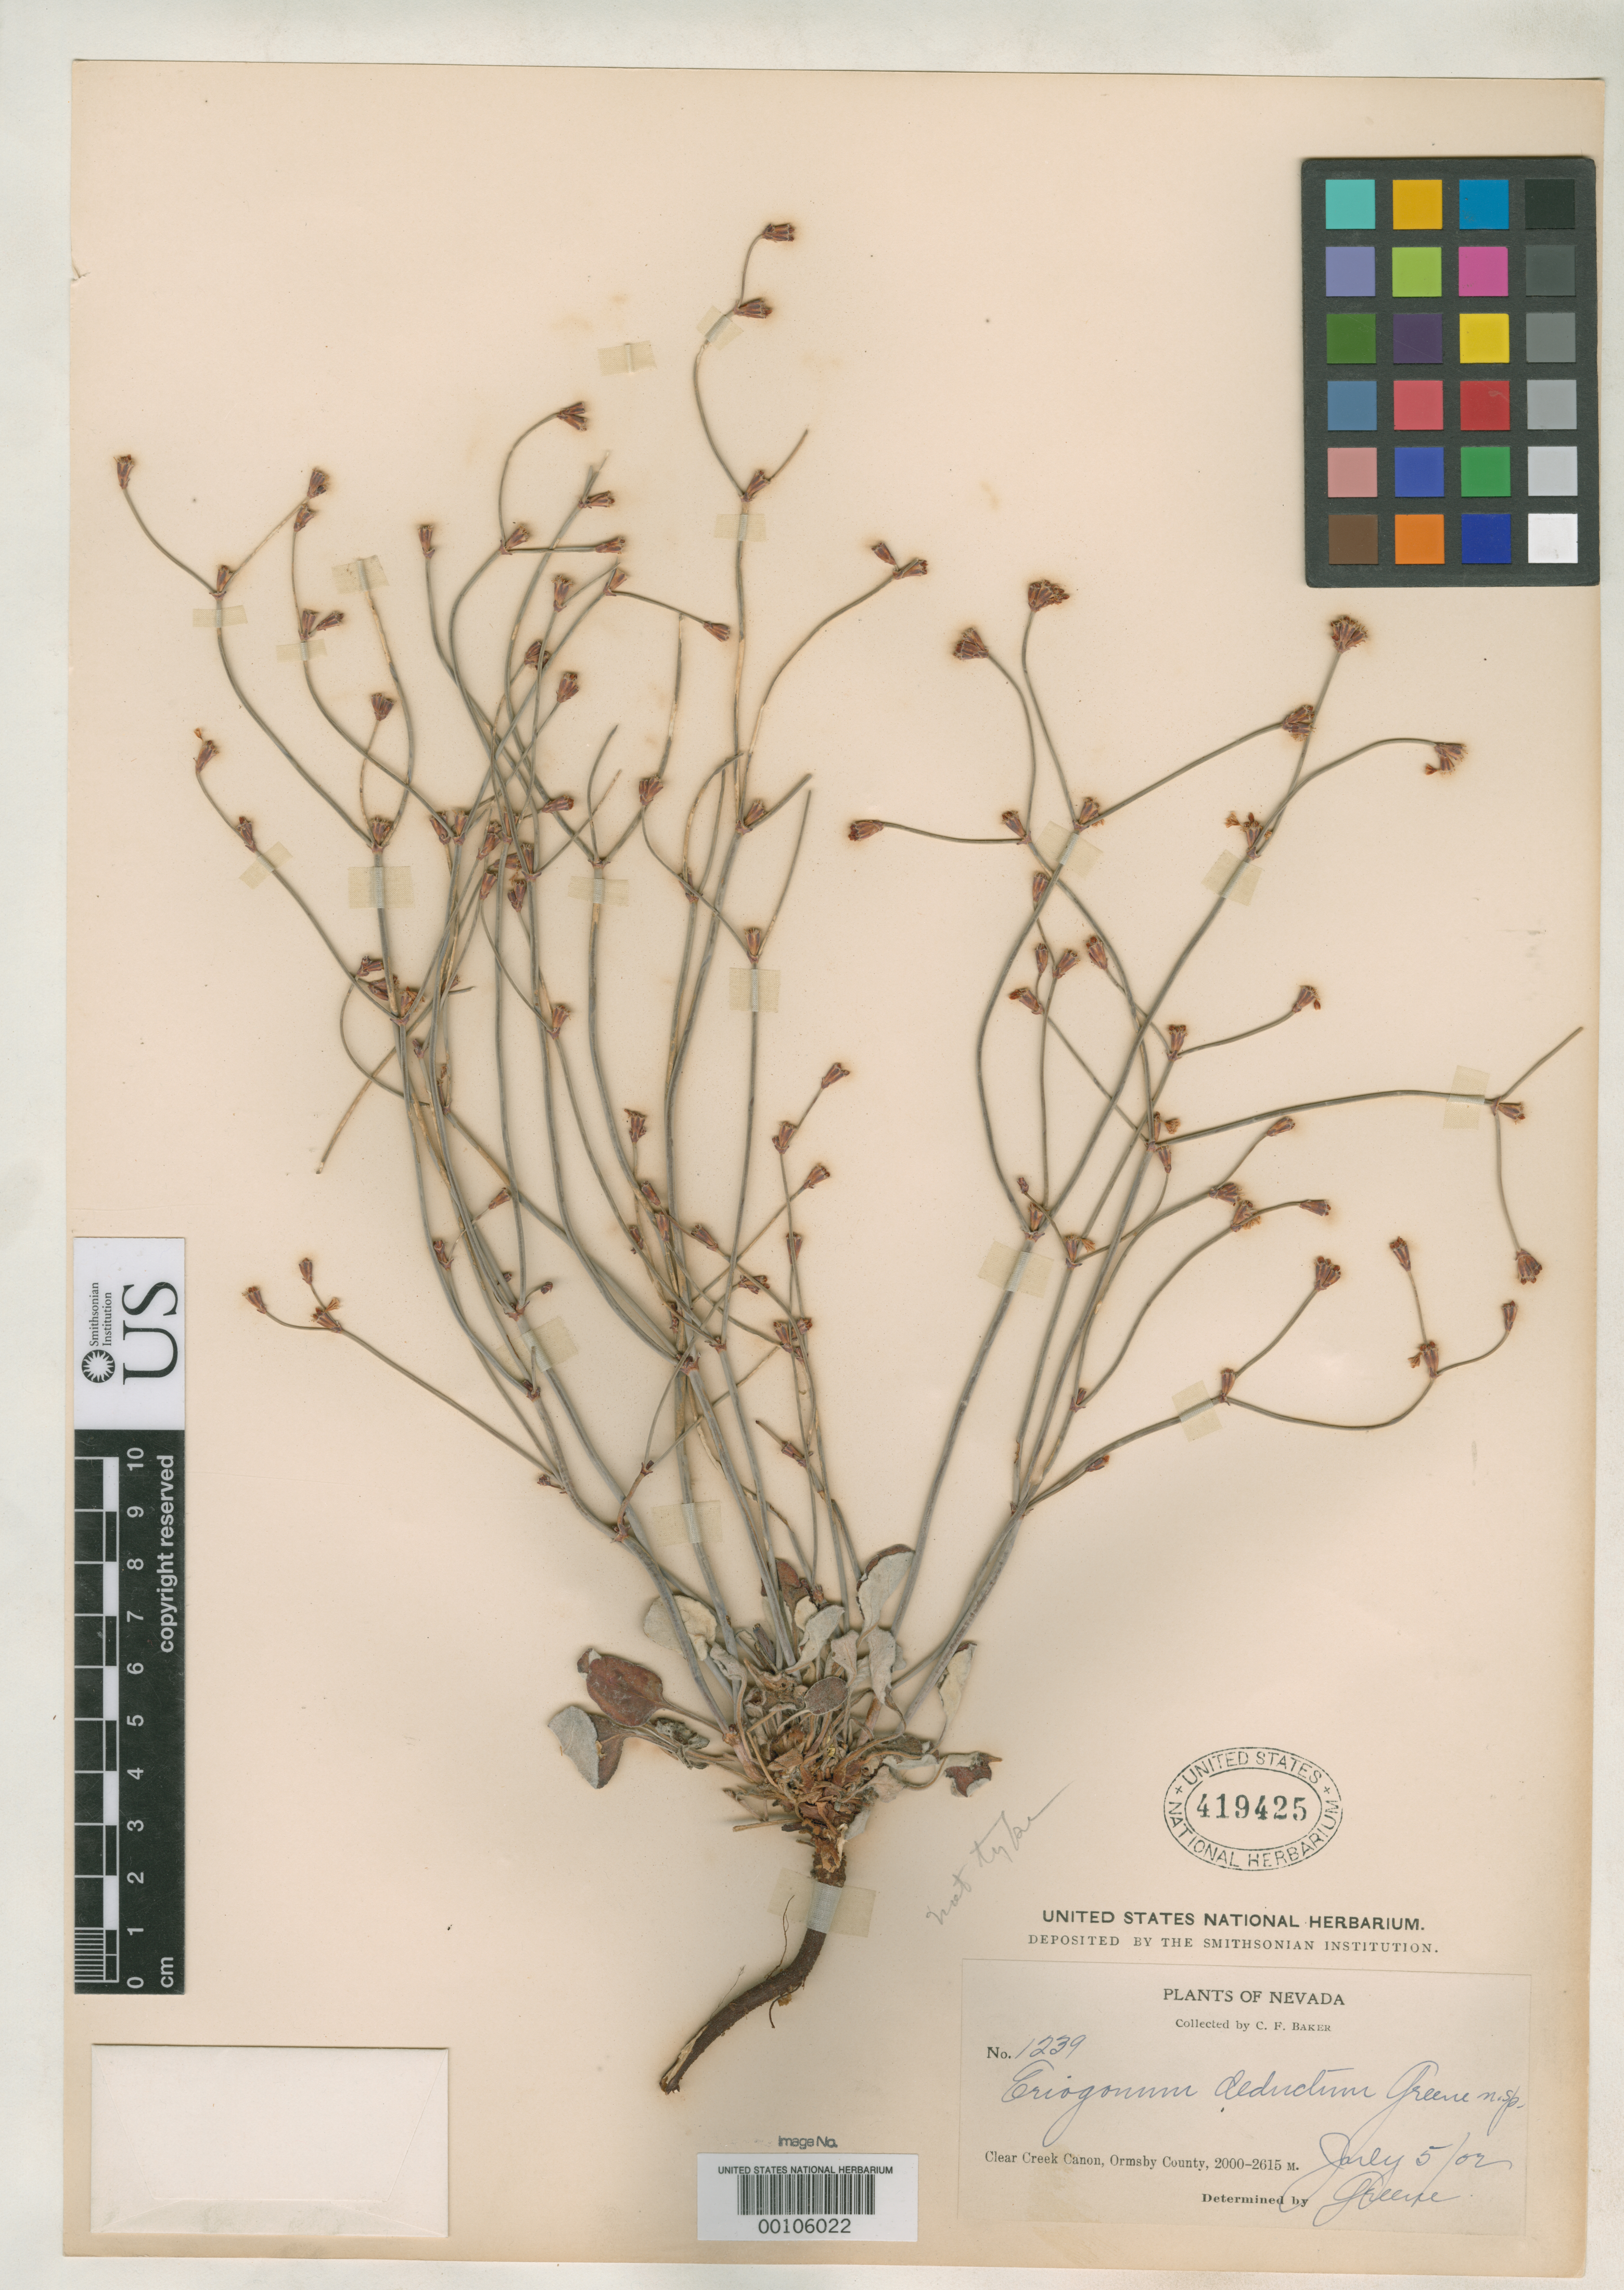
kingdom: Plantae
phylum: Tracheophyta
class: Magnoliopsida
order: Caryophyllales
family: Polygonaceae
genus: Eriogonum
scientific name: Eriogonum deductum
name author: Greene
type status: Isolectotype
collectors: C. F. Baker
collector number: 1239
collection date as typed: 05 Jul 1902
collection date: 1902-07-05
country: United States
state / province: Nevada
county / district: Ormsby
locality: Clear Cr.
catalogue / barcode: US 419425